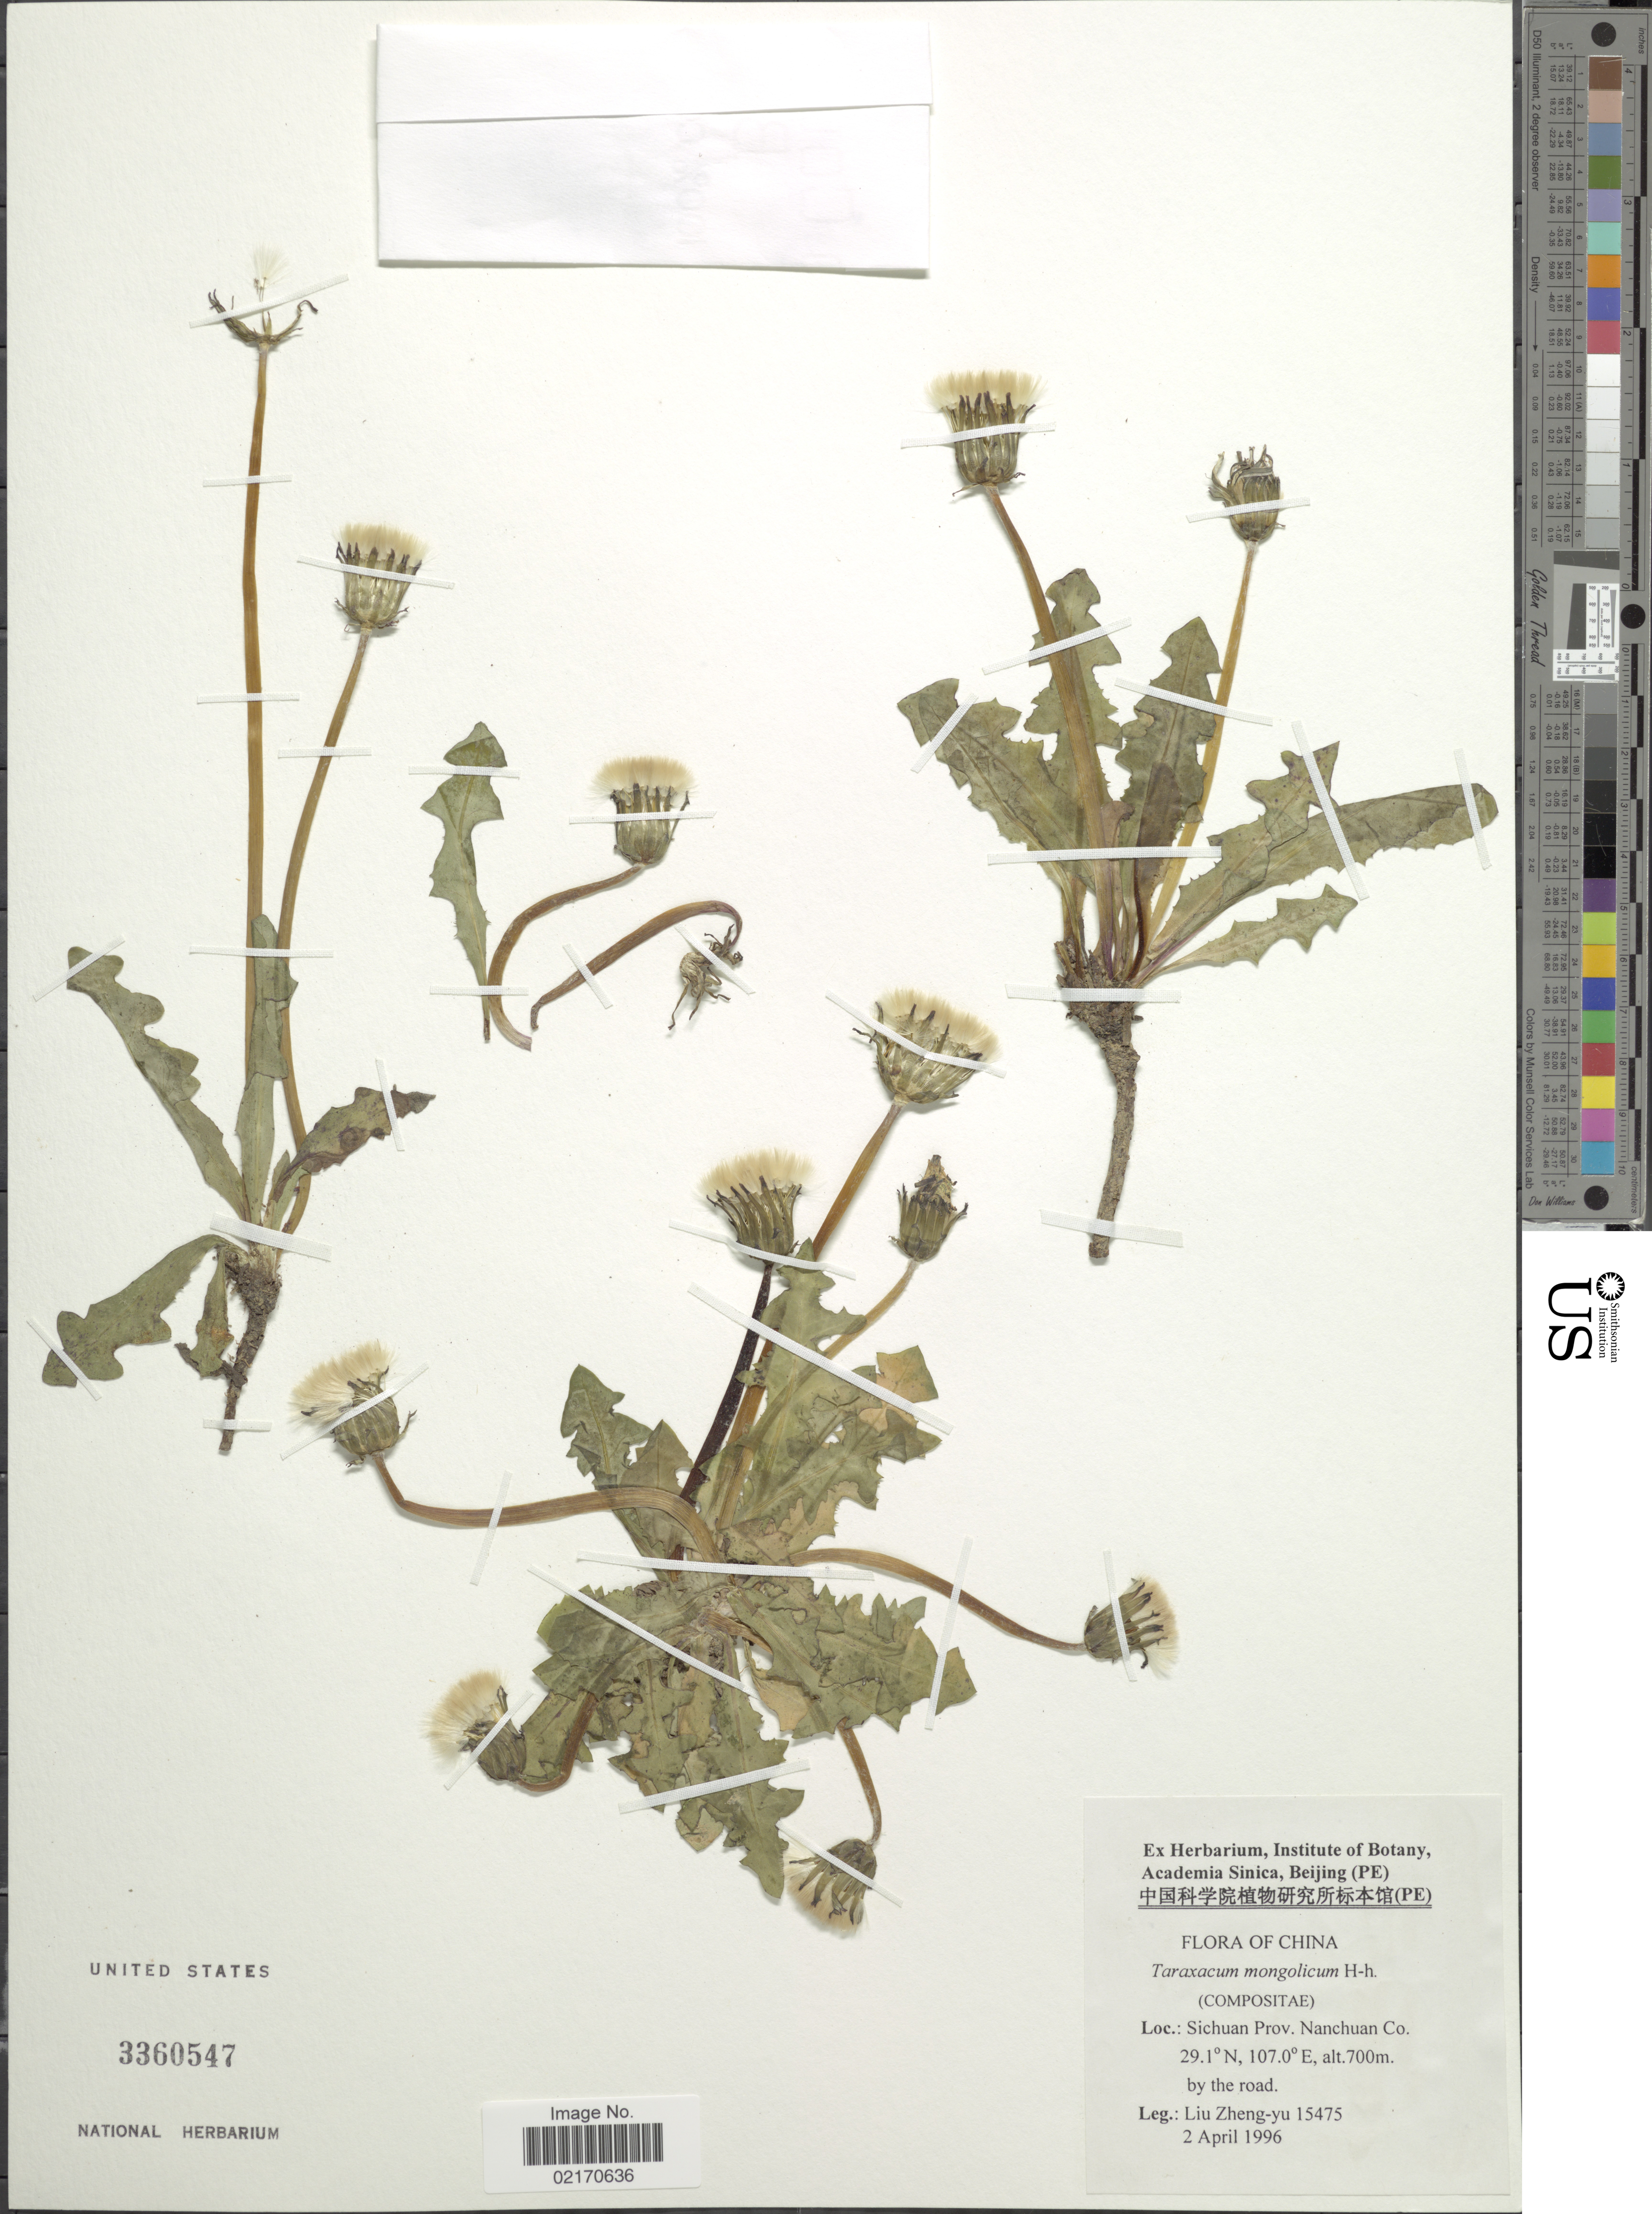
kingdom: Plantae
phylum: Tracheophyta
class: Magnoliopsida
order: Asterales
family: Asteraceae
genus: Taraxacum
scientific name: Taraxacum mongolicum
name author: Hand.-Mazz.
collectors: L. Zheng-yu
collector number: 15475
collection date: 1996-04-02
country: China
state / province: Sichuan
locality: Nanchuan Co., by the road.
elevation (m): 700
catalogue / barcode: US 3360547